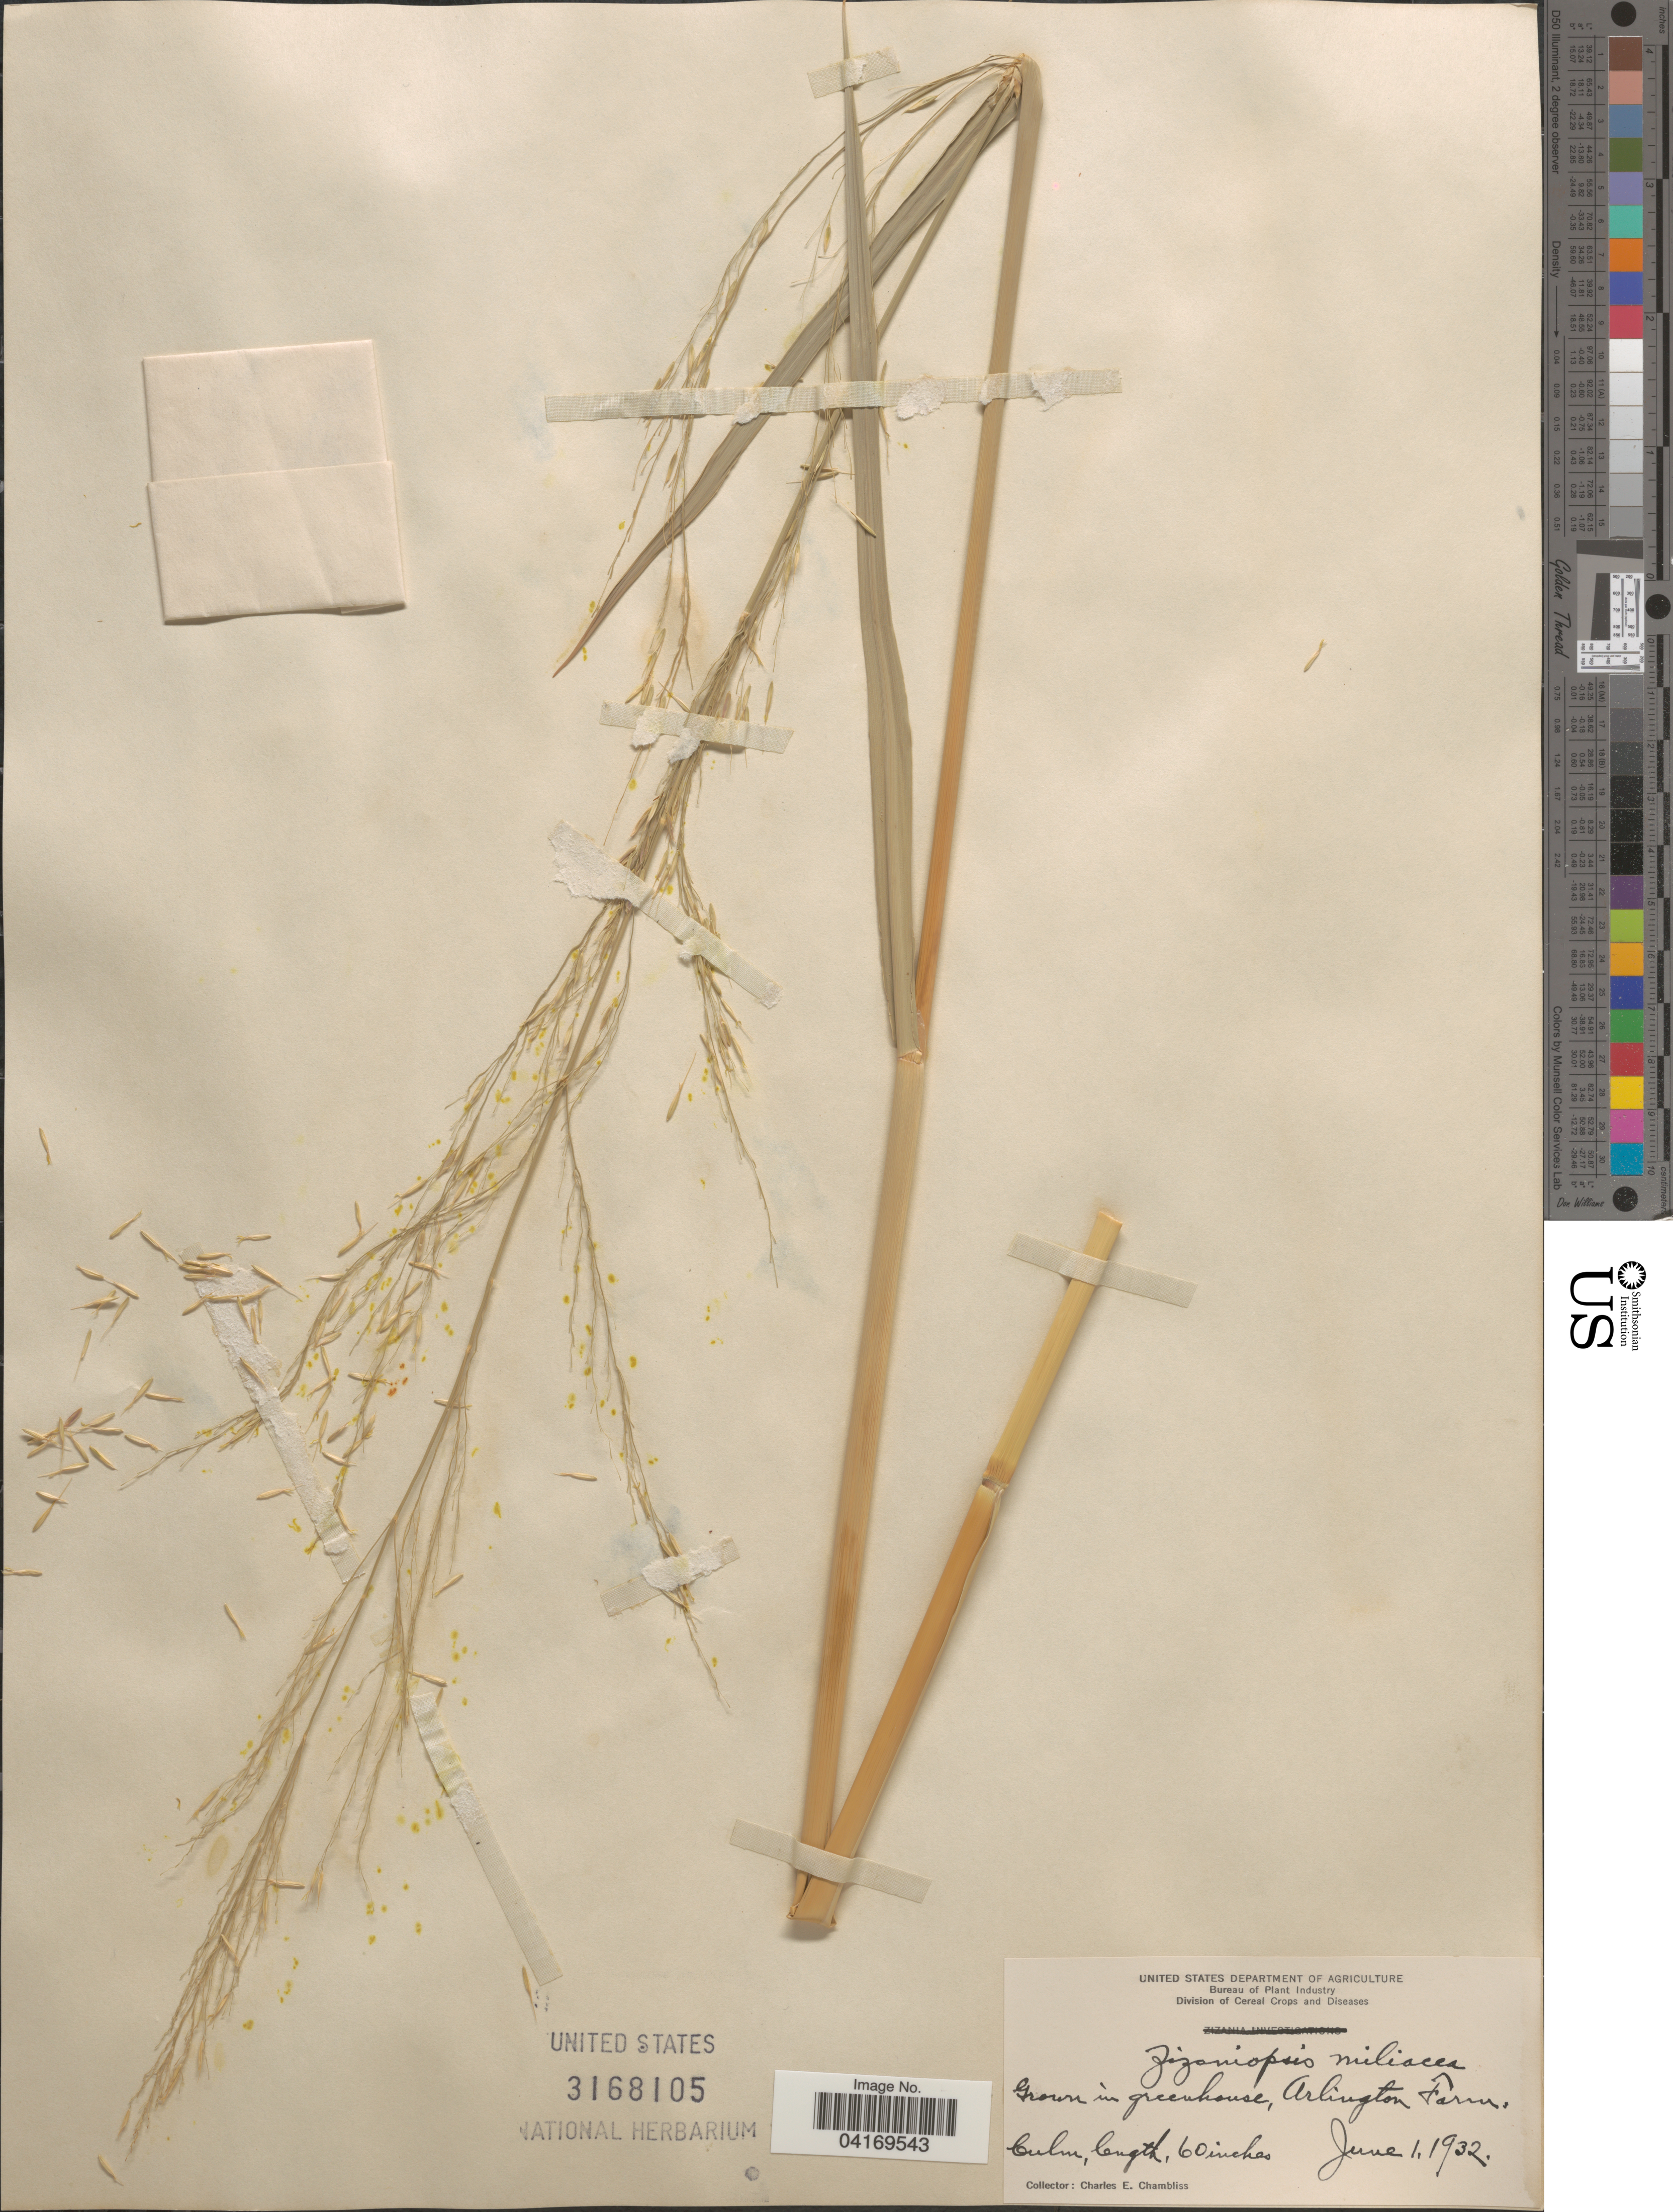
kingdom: Plantae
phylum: Tracheophyta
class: Liliopsida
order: Poales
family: Poaceae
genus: Zizaniopsis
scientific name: Zizaniopsis miliacea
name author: (Michx.) Döll & Asch.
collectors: C. Chambliss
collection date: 1932-06-01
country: United States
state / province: Virginia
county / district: Arlington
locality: In greenhouse, Arlington Farm.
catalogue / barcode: US 3168105